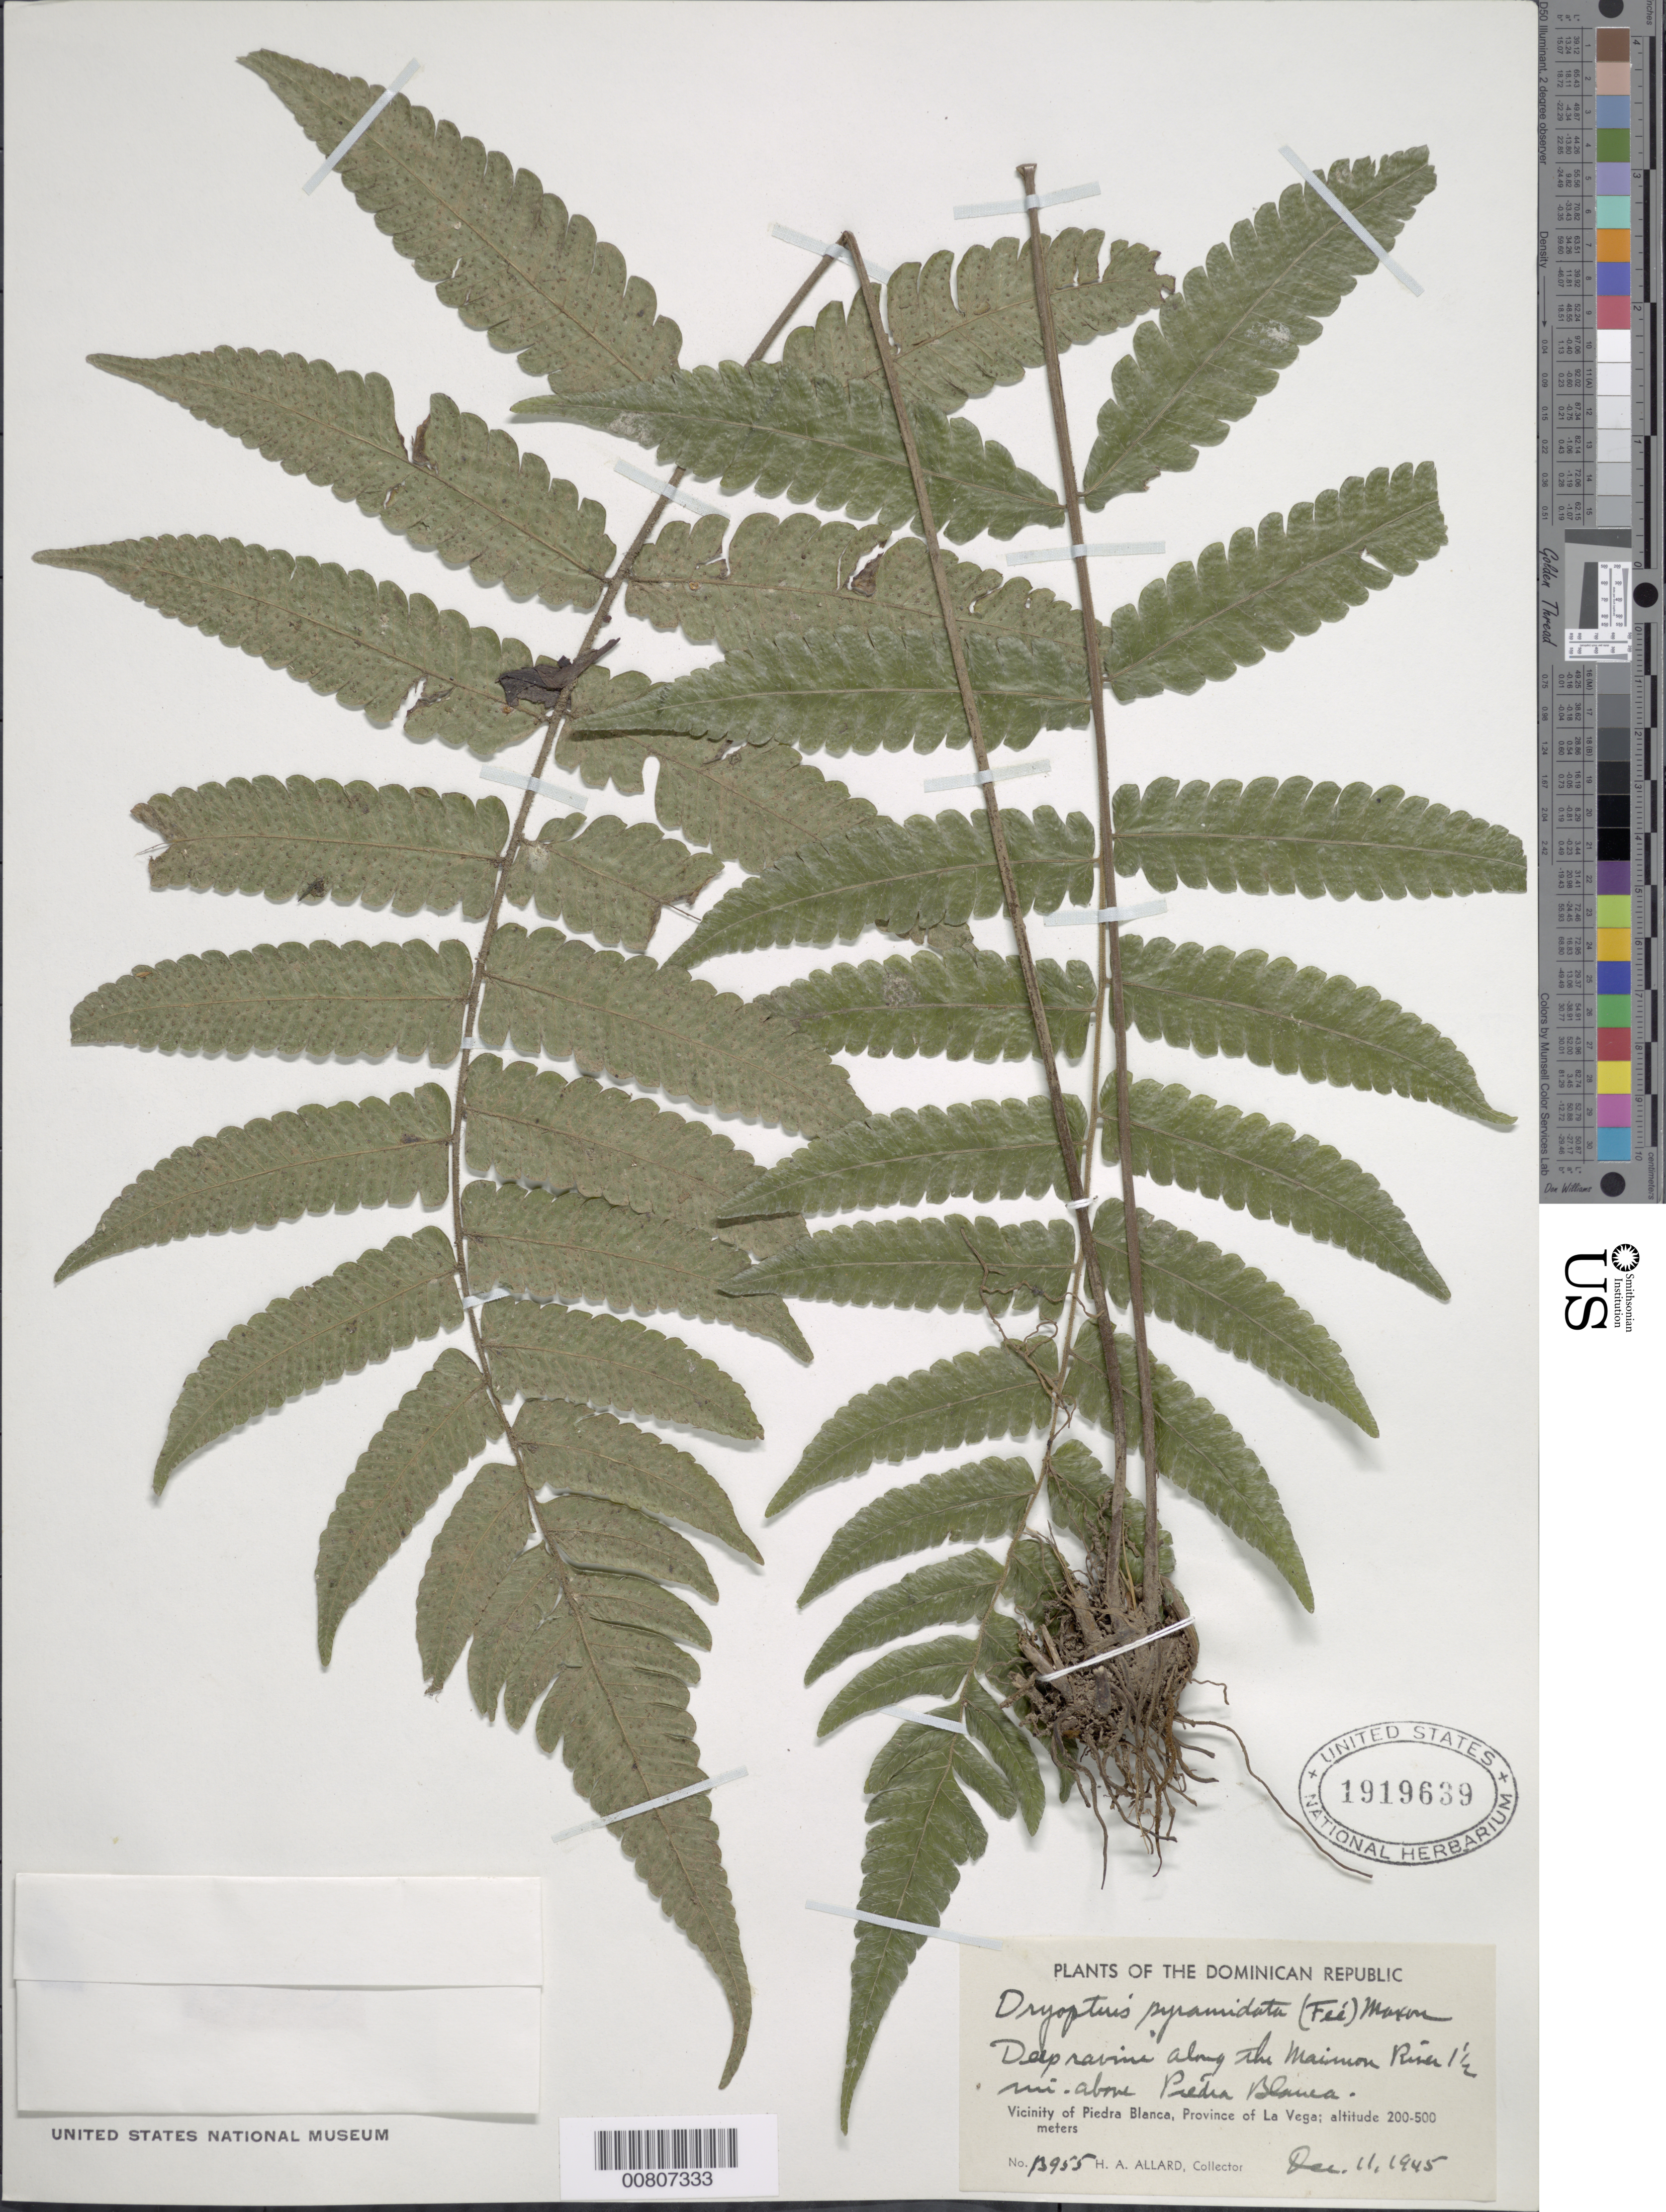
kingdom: Plantae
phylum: Tracheophyta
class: Polypodiopsida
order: Polypodiales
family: Thelypteridaceae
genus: Goniopteris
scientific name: Goniopteris abrupta (Desv.) comb. nov., ined 2015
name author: (Desv.)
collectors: H. A. Allard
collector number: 13955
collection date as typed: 11 Dec 1945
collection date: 1945-12-11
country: Dominican Republic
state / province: La Vega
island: Hispaniola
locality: Maimon River, 1.5 miles above Piedra Blanca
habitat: Deep ravine along river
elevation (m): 200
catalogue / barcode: US 1919639